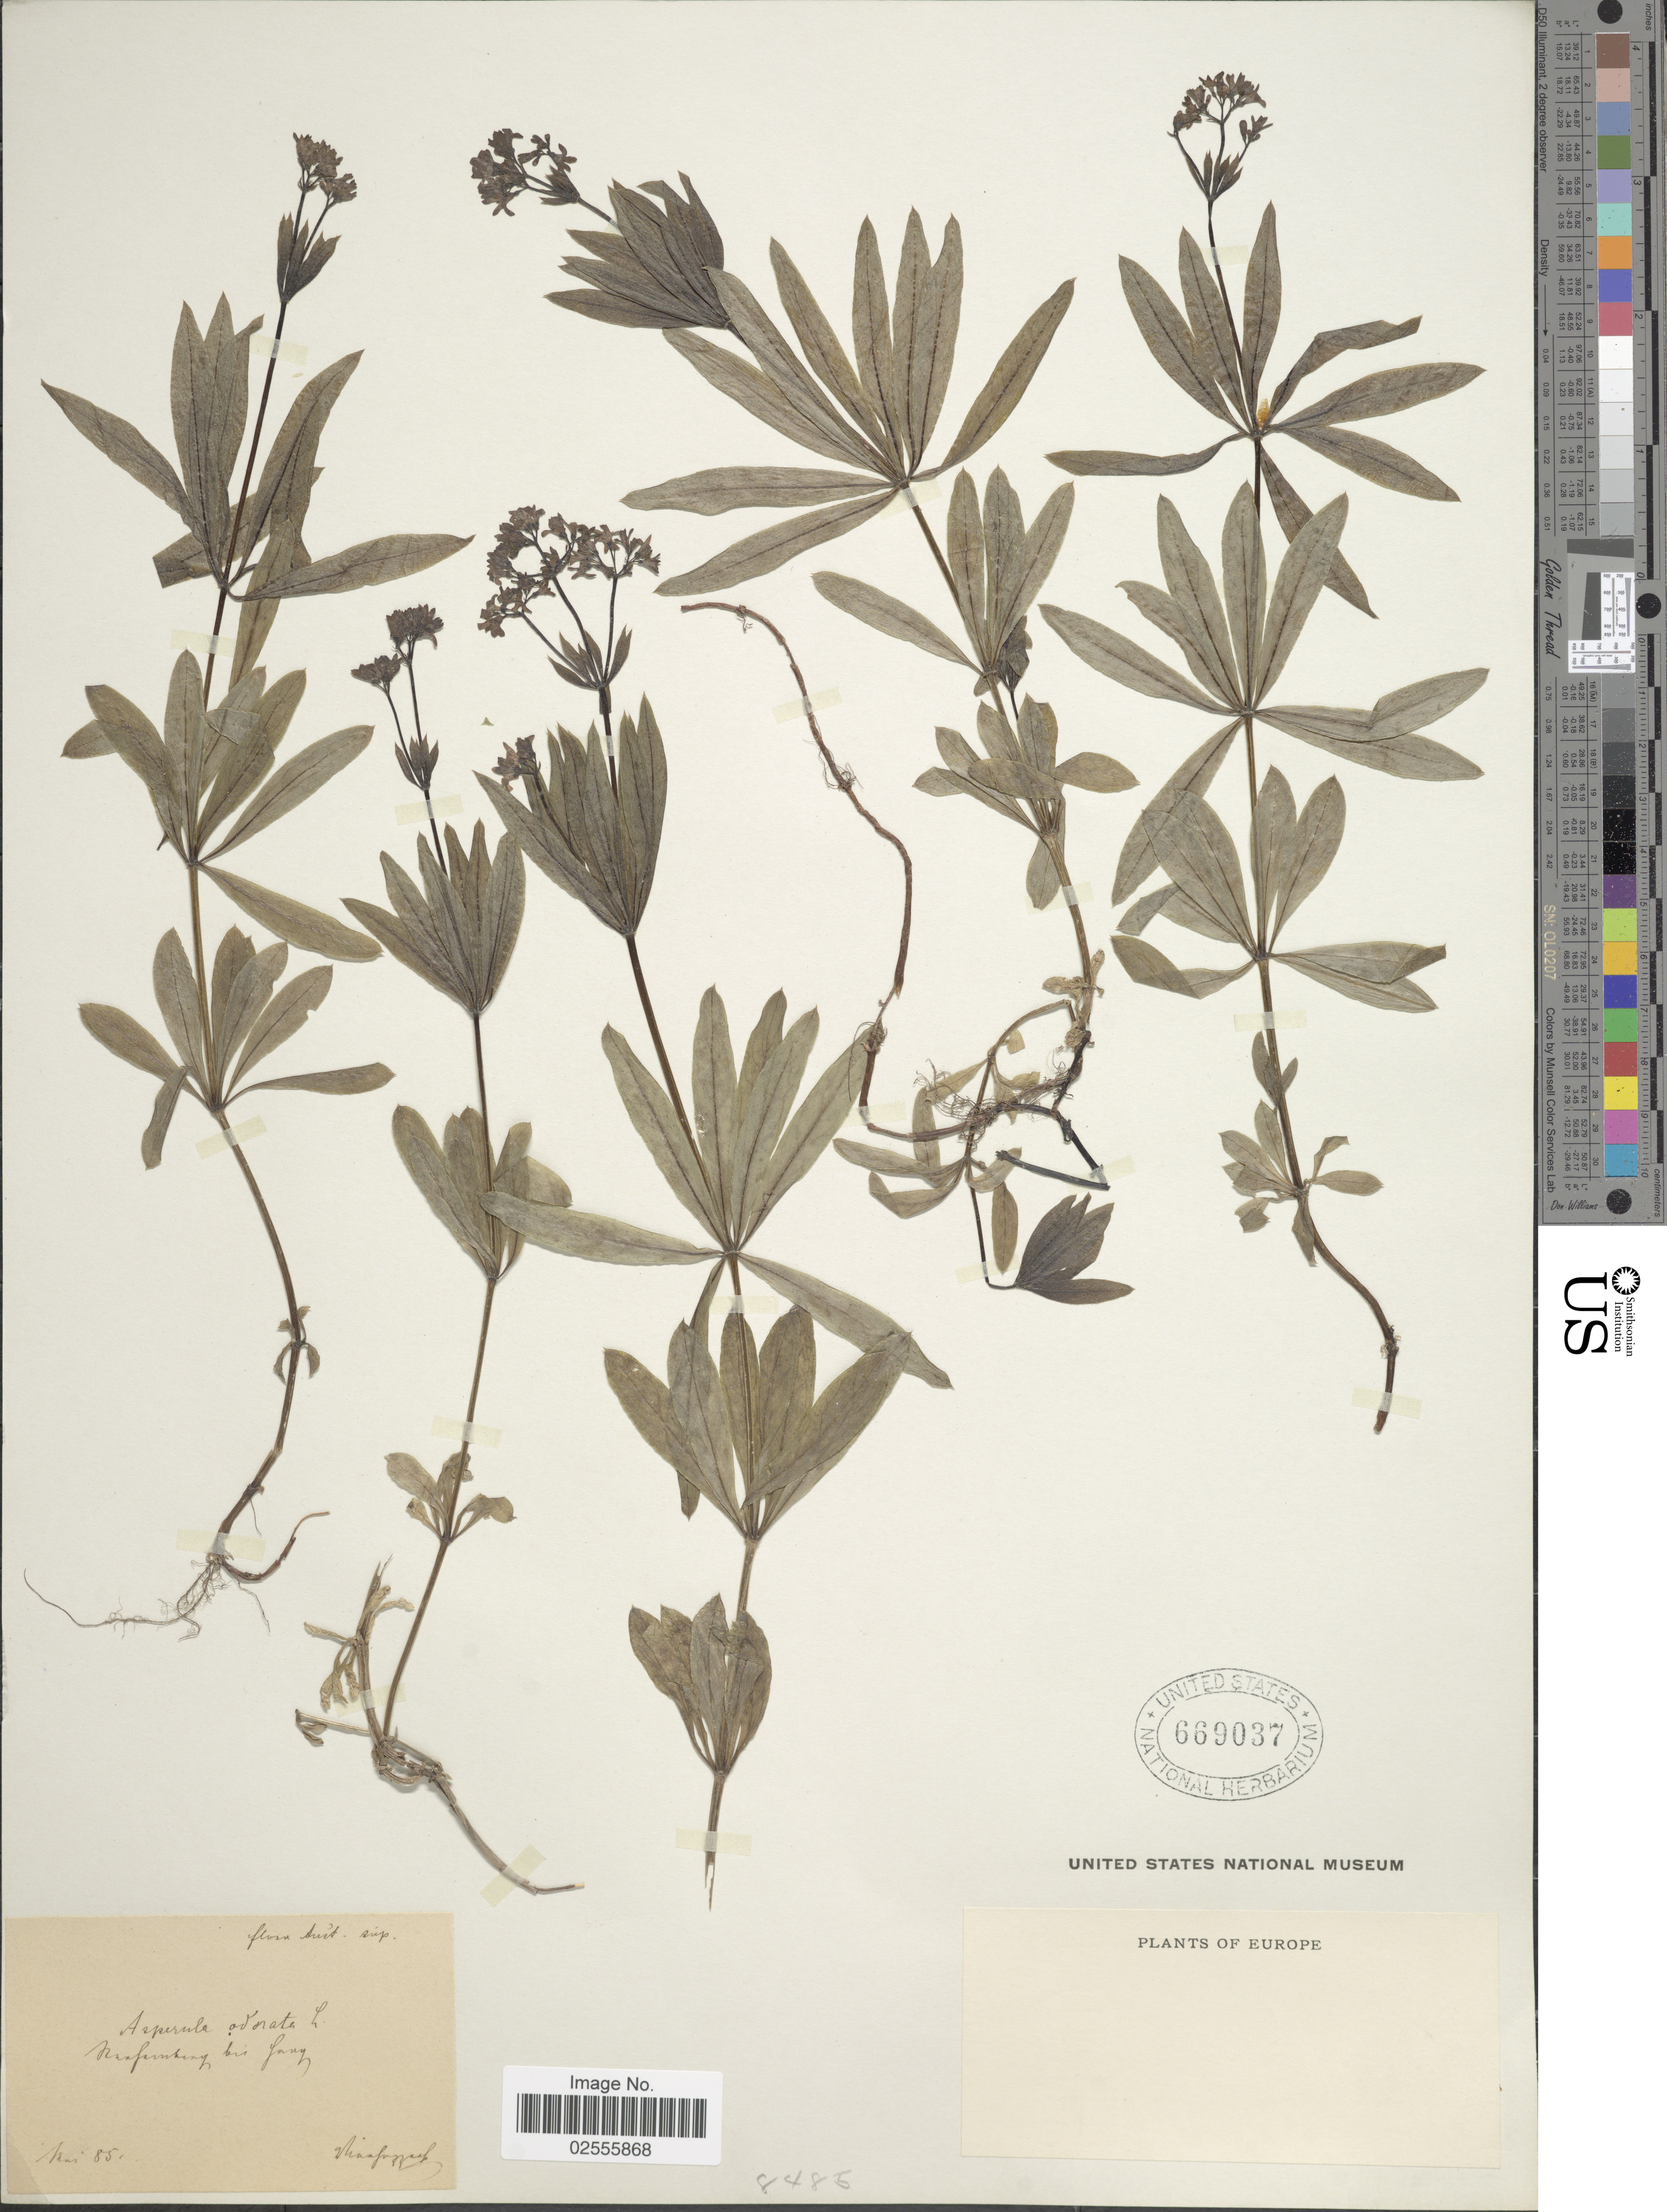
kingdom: Plantae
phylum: Tracheophyta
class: Magnoliopsida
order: Gentianales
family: Rubiaceae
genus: Asperula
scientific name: Asperula odorata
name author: L.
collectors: F. Vierhapper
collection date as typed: Transcribed d/m/y: /5/85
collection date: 1885-05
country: Austria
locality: Starhemberg bei Haag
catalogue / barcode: US 669037